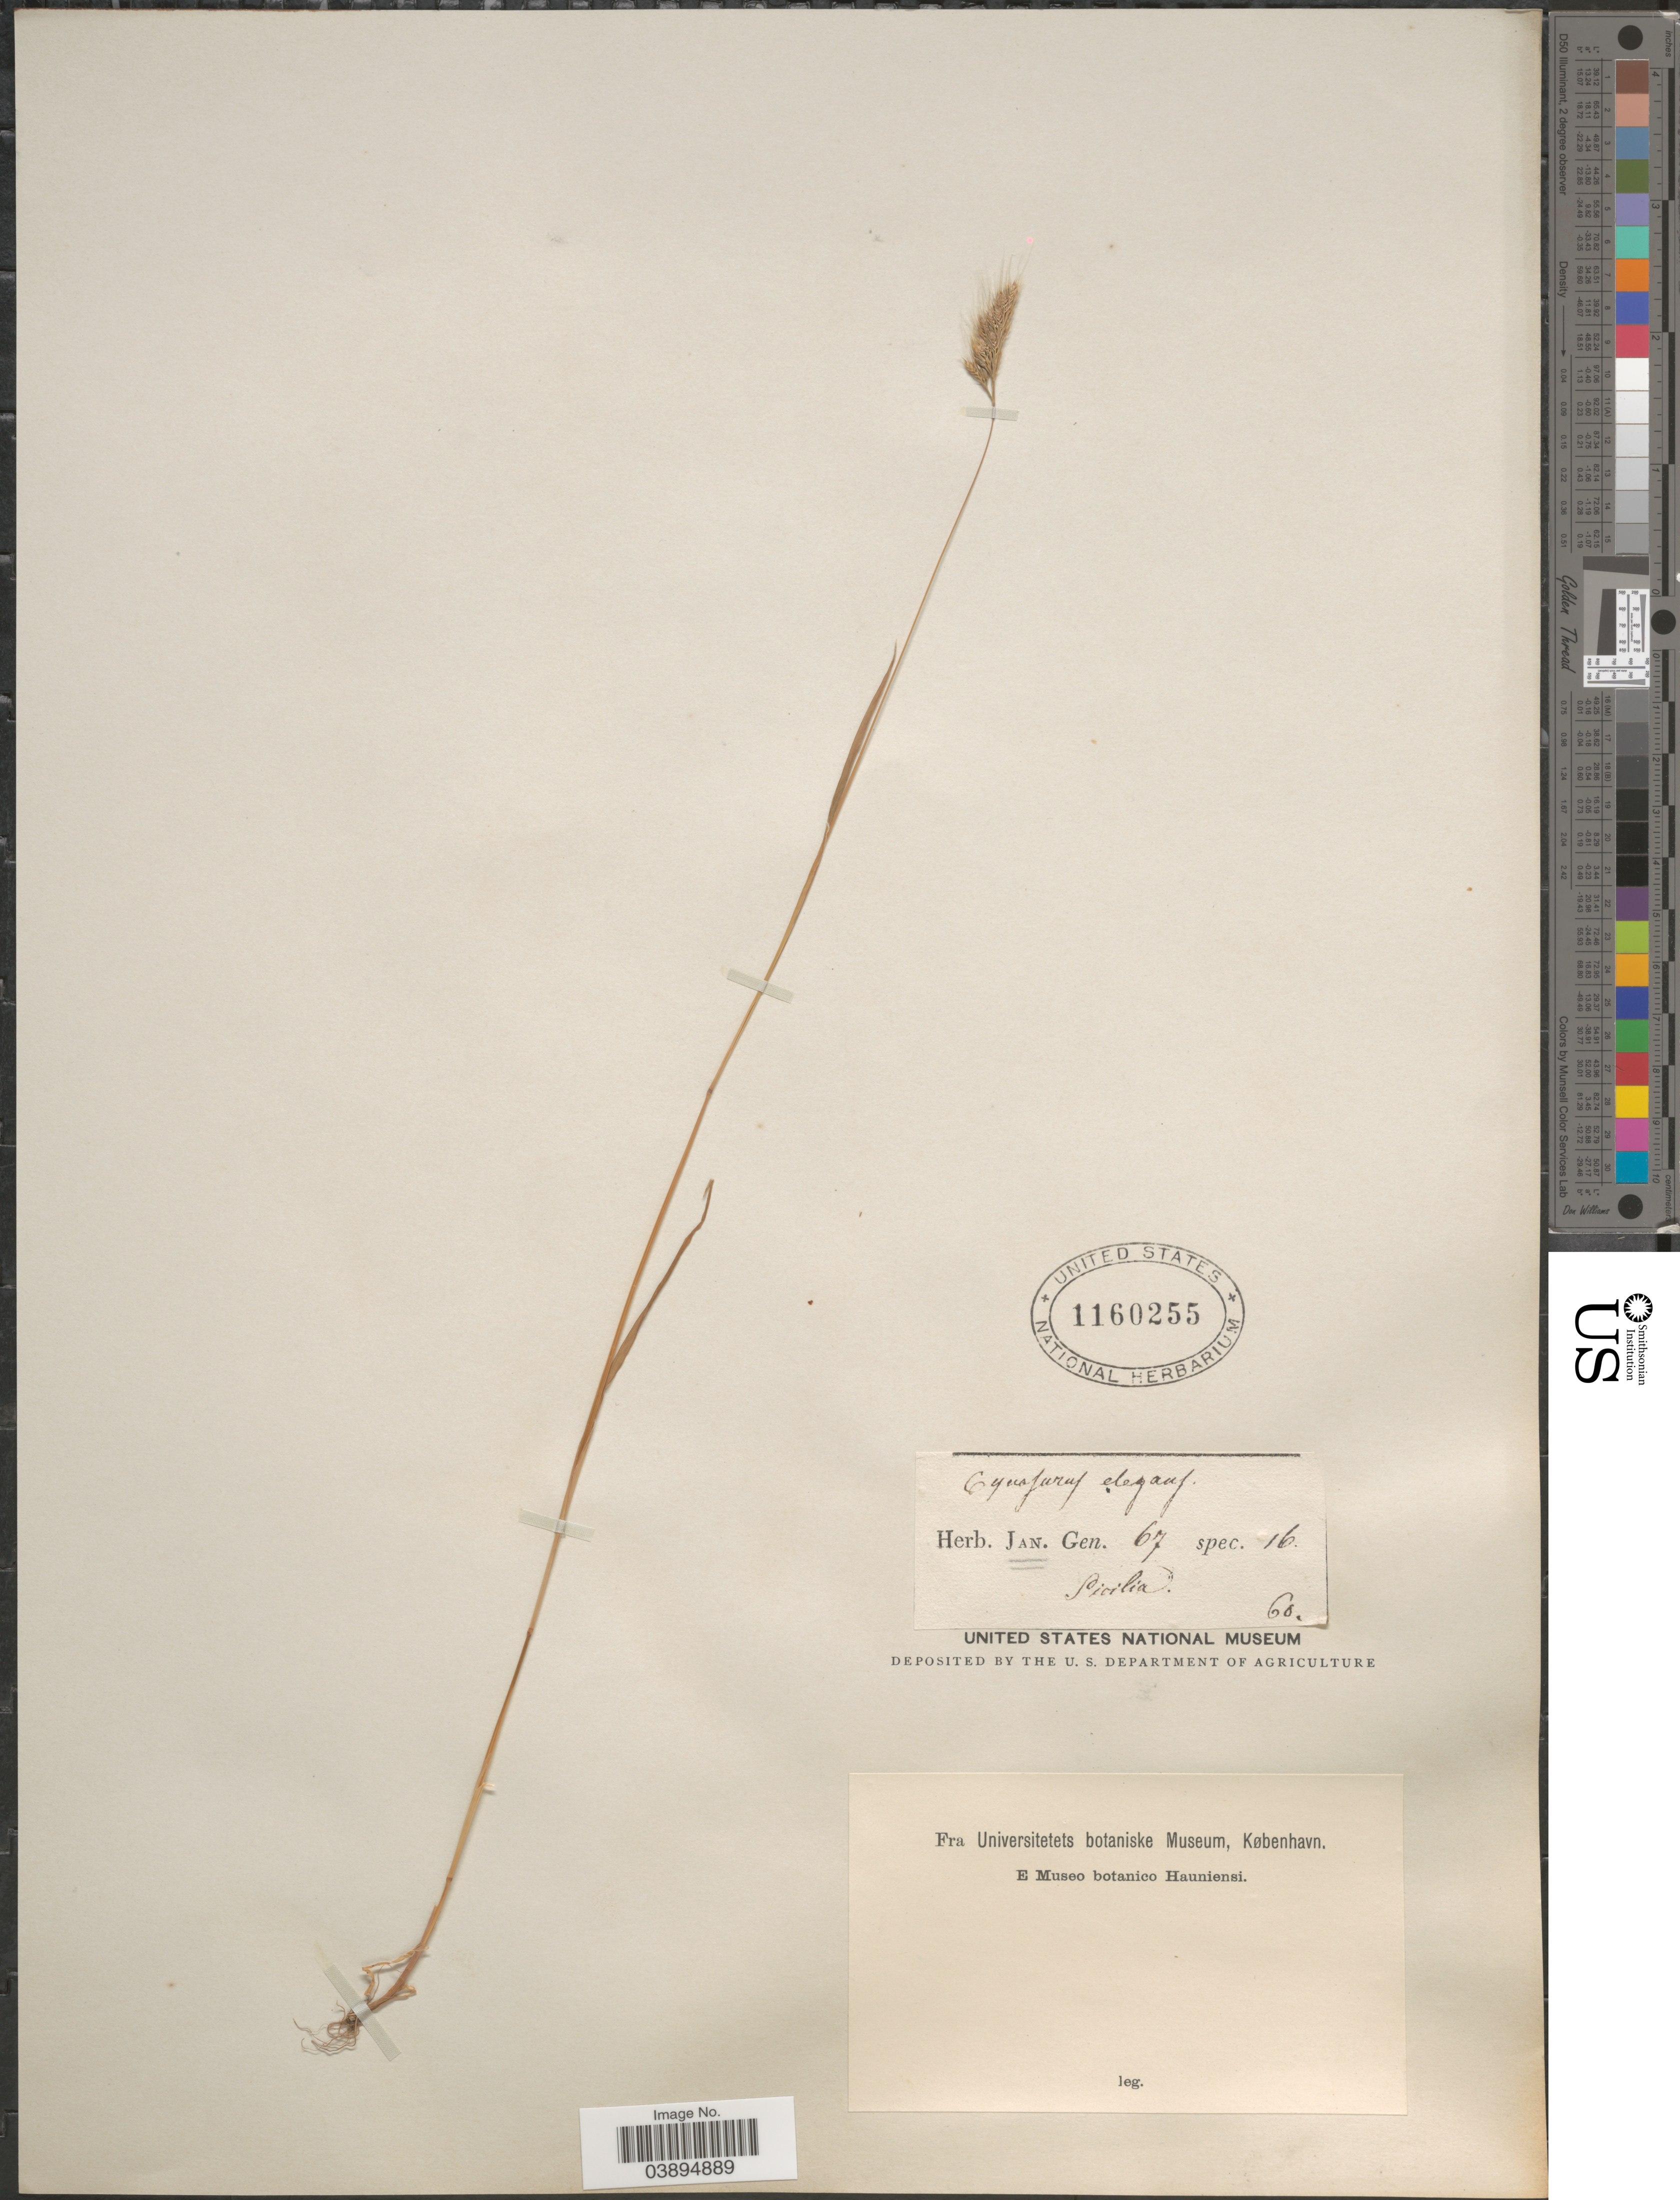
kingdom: Plantae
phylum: Tracheophyta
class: Liliopsida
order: Poales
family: Poaceae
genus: Cynosurus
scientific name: Cynosurus elegans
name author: Desf.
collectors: Ex herb. Jan.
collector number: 60*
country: Italy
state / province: Siciliana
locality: Sicilia.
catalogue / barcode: US 1160255